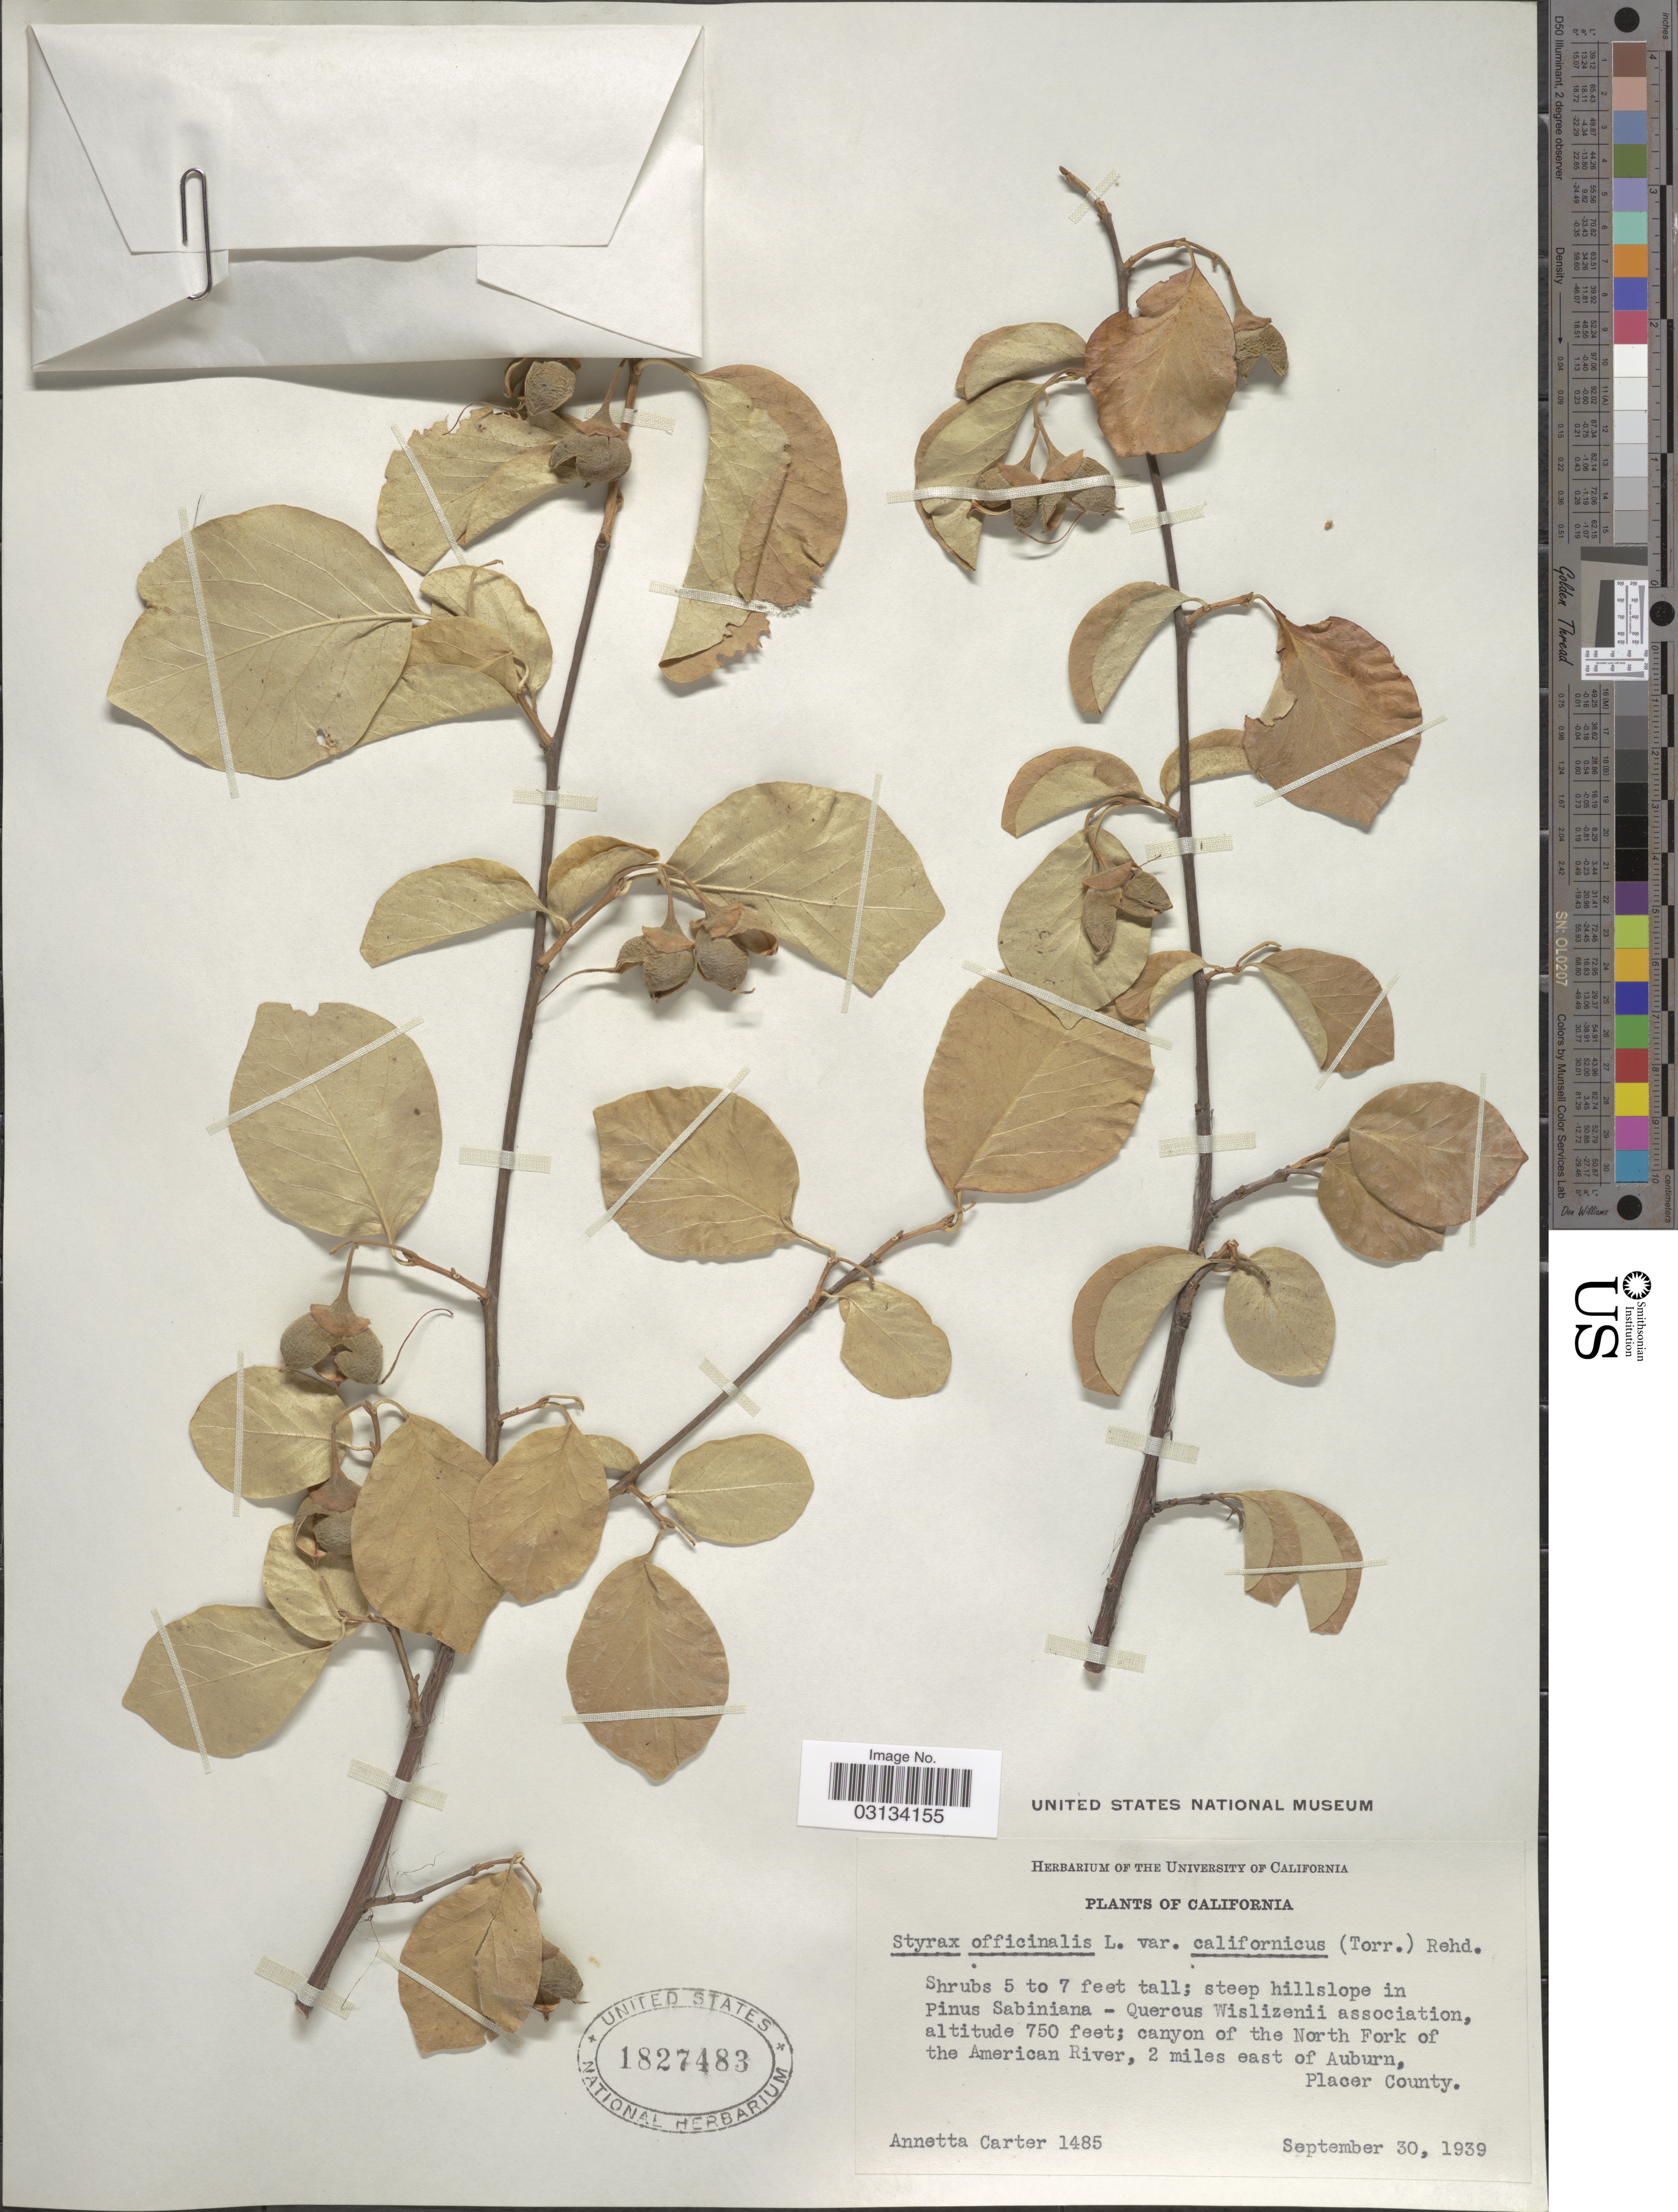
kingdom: Plantae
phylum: Tracheophyta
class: Magnoliopsida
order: Ericales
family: Styracaceae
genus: Styrax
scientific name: Styrax californicus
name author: Torr.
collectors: A. Carter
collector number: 1485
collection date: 1939-09-30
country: United States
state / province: California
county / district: Placer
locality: Canyon of the North Fork of the American River, 2 miles east of Auburn, Placer County.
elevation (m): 229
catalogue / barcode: US 1827483